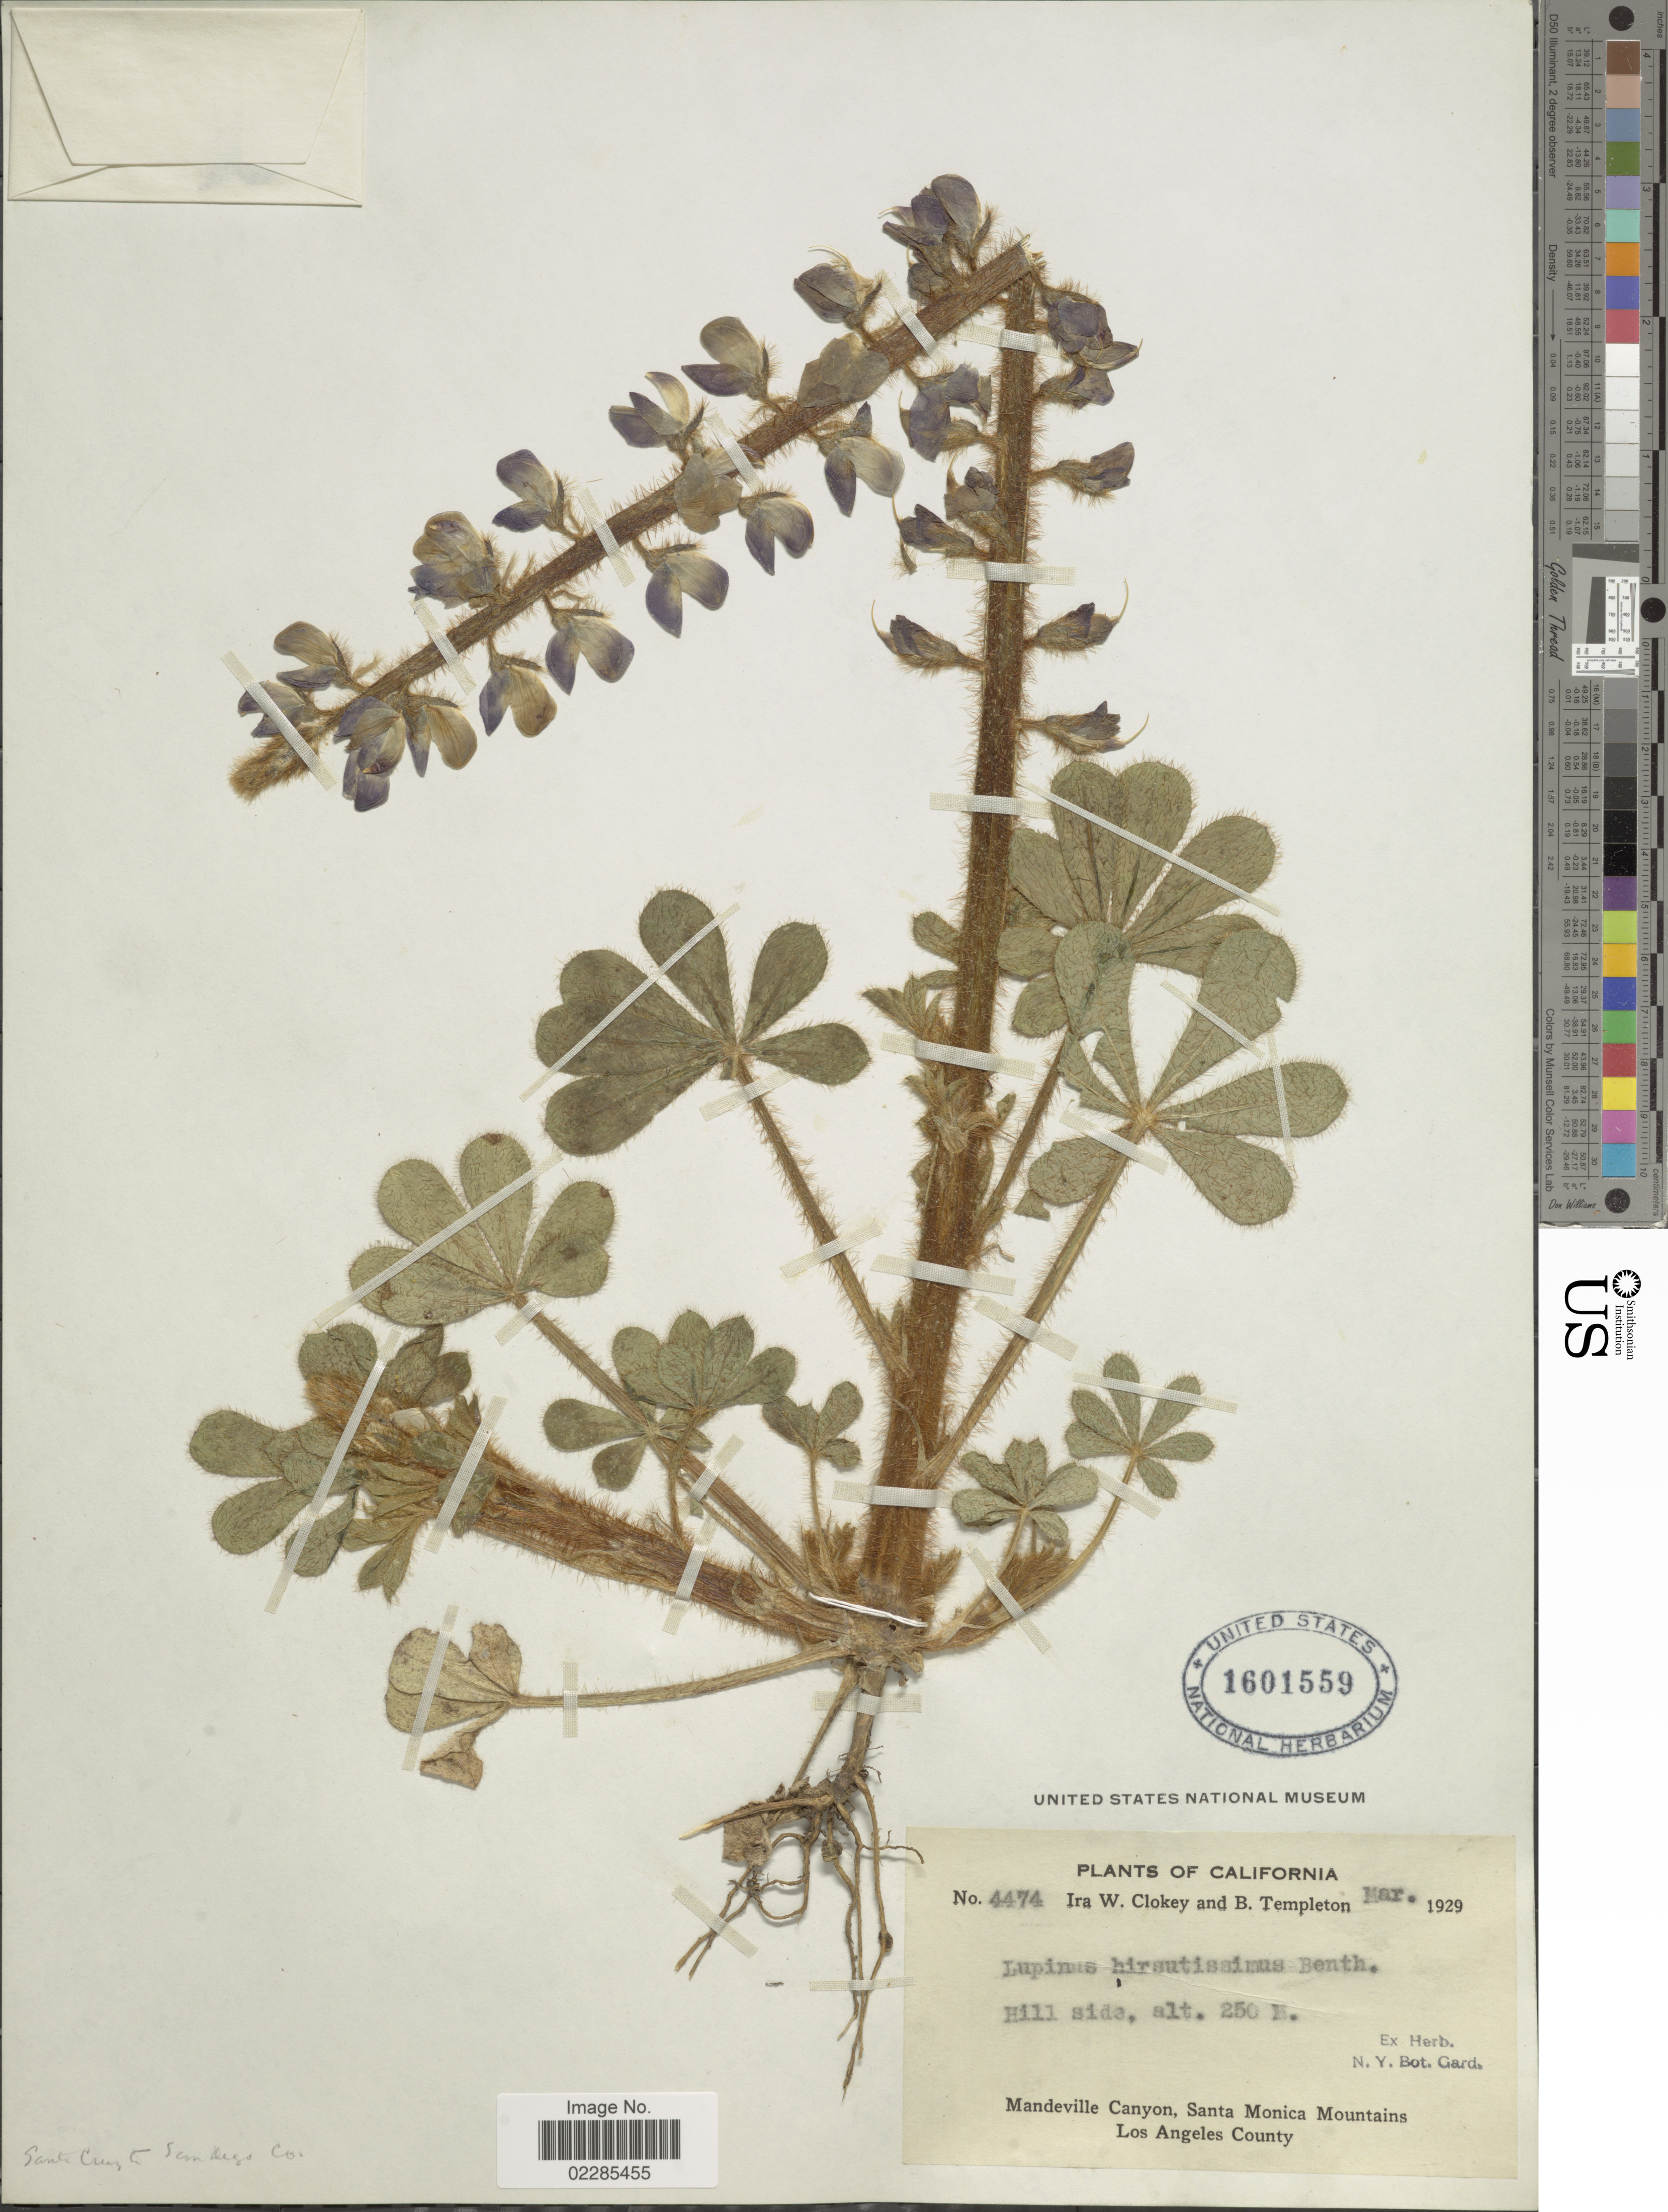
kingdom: Plantae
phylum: Tracheophyta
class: Magnoliopsida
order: Fabales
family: Fabaceae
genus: Lupinus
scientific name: Lupinus hirsutissimus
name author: Benth.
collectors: I. W. Clokey & B. Templeton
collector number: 4474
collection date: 1929-03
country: United States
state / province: California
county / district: Los Angeles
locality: Hill side, Mandeville Canyon, Santa Monica Mountains, Los Angeles County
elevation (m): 250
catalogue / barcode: US 1601559